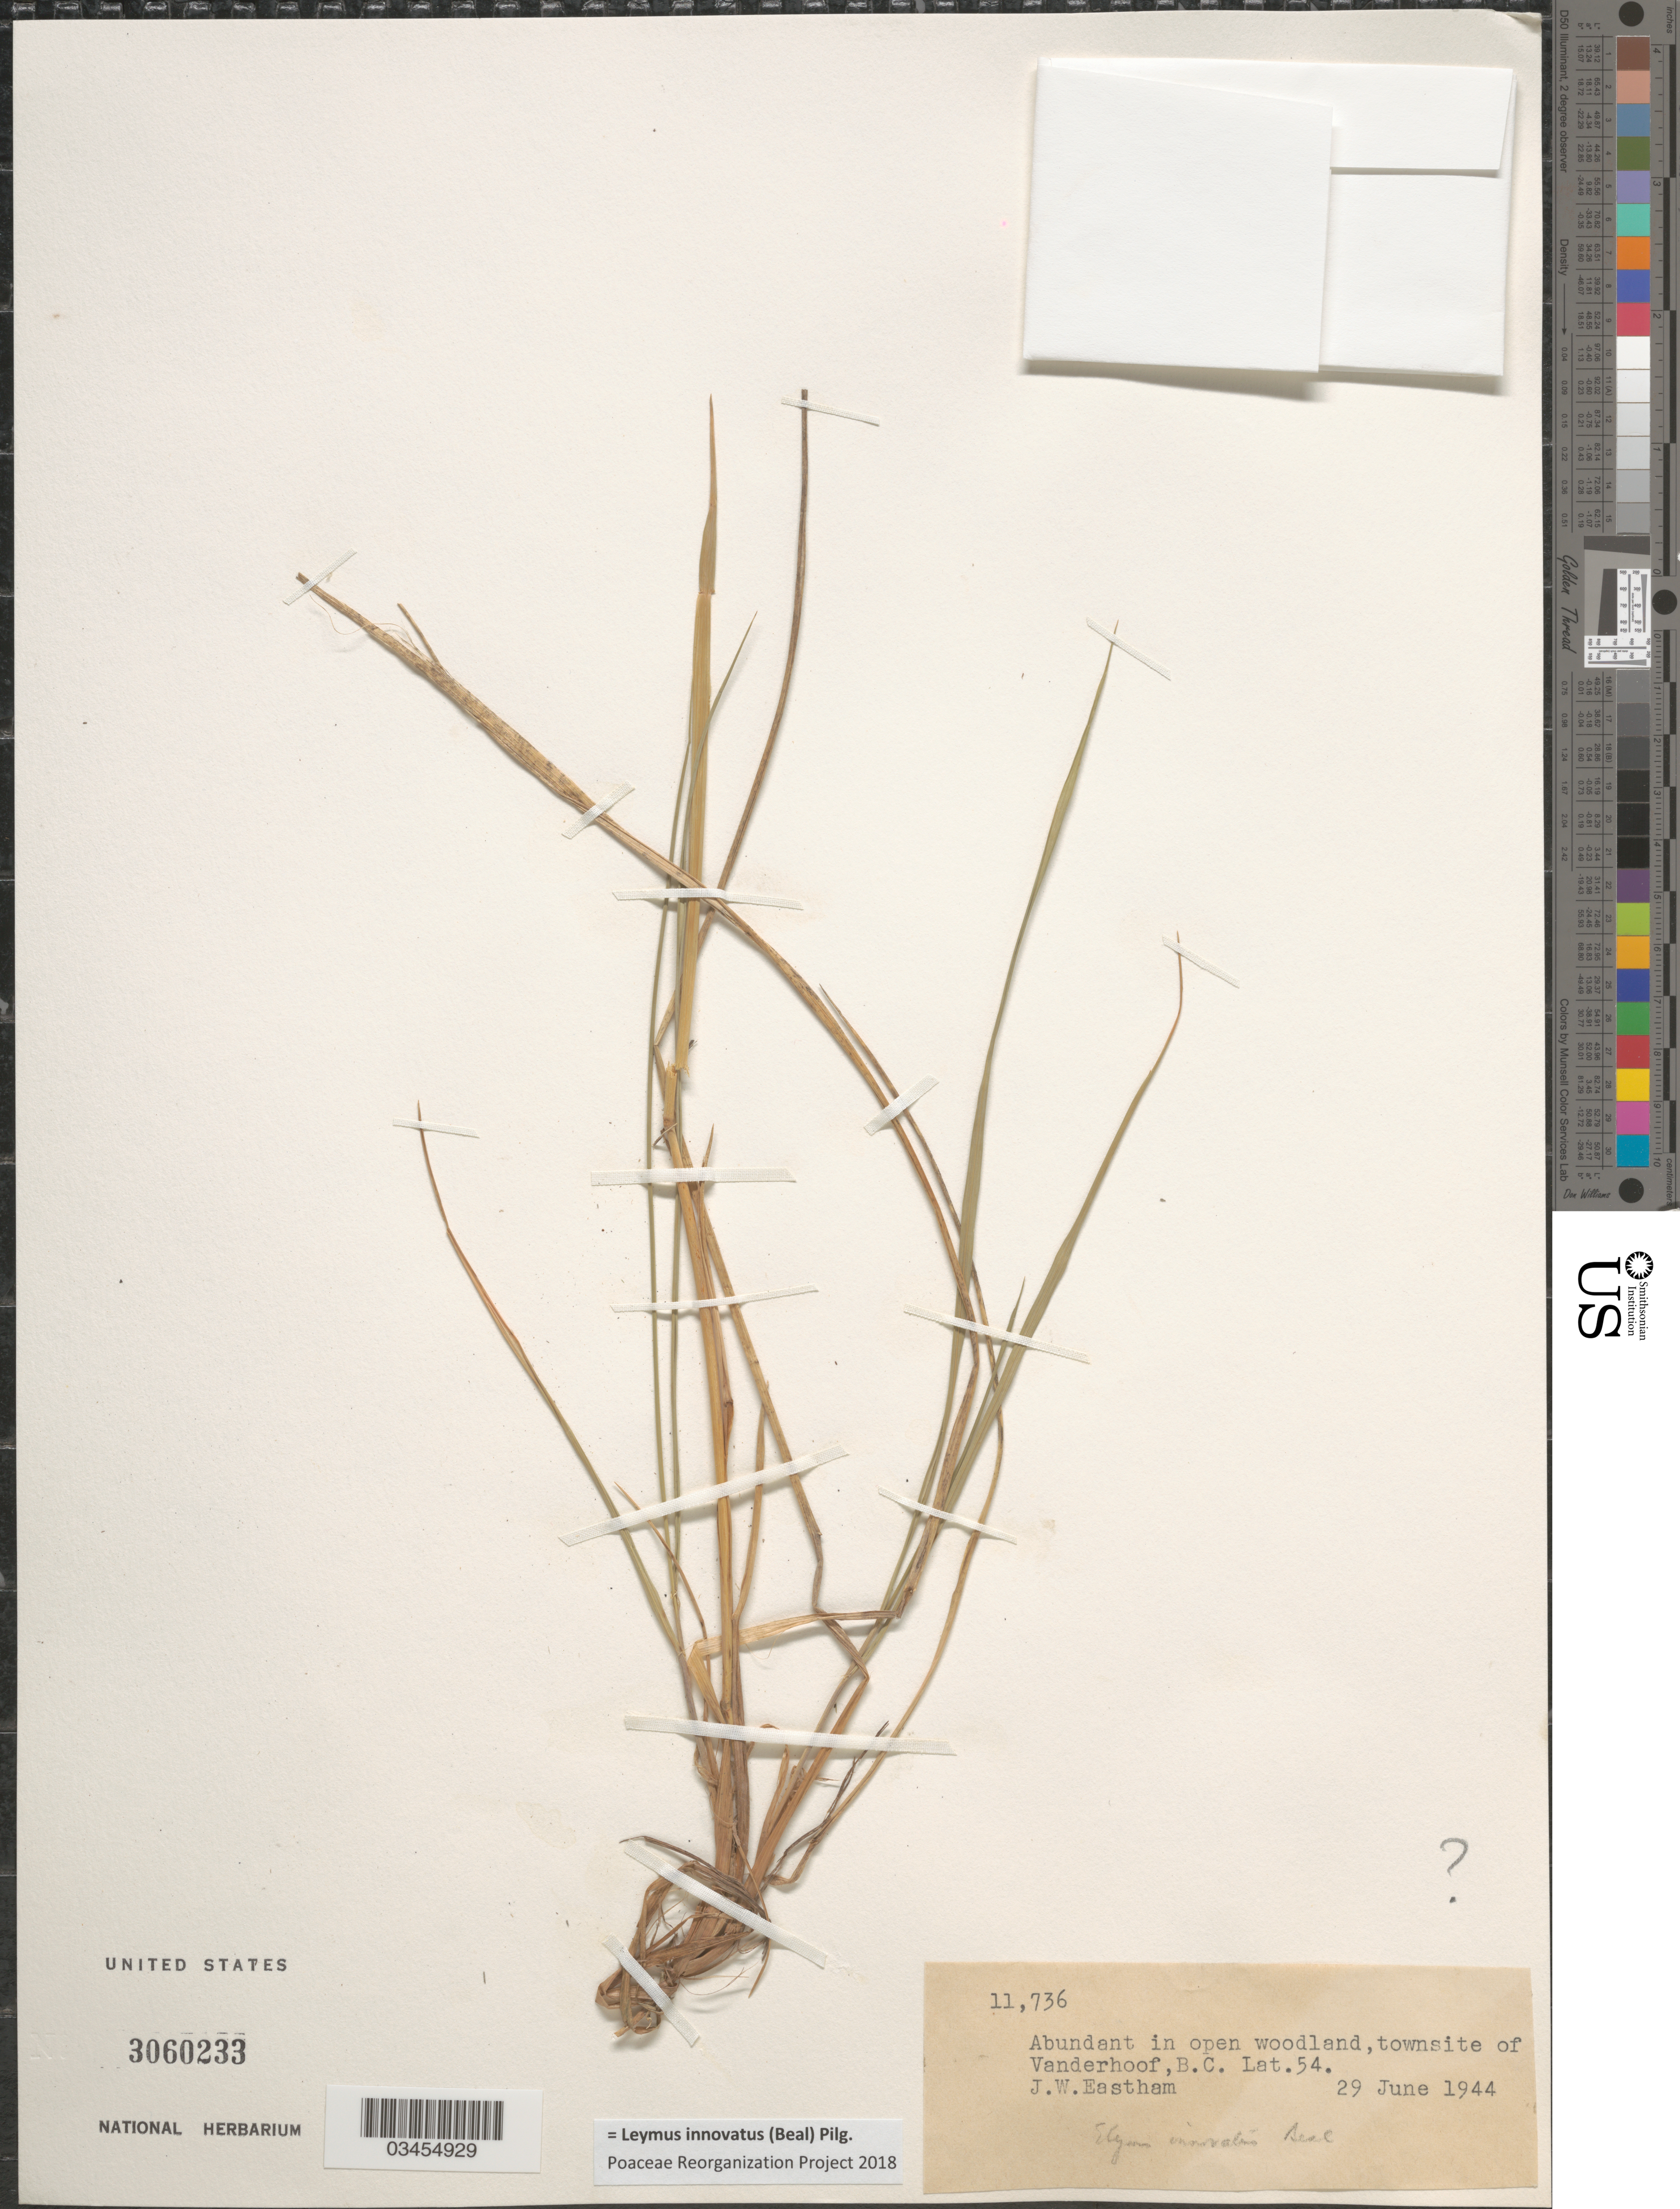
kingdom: Plantae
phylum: Tracheophyta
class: Liliopsida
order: Poales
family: Poaceae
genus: Leymus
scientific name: Leymus innovatus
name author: (W.J. Beal) Pilg.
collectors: J. Eastham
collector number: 11736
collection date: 1944-06-29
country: Canada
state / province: British Columbia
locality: Abundant in open woodland, townsite of Vanderhoof.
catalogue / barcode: US 3060233